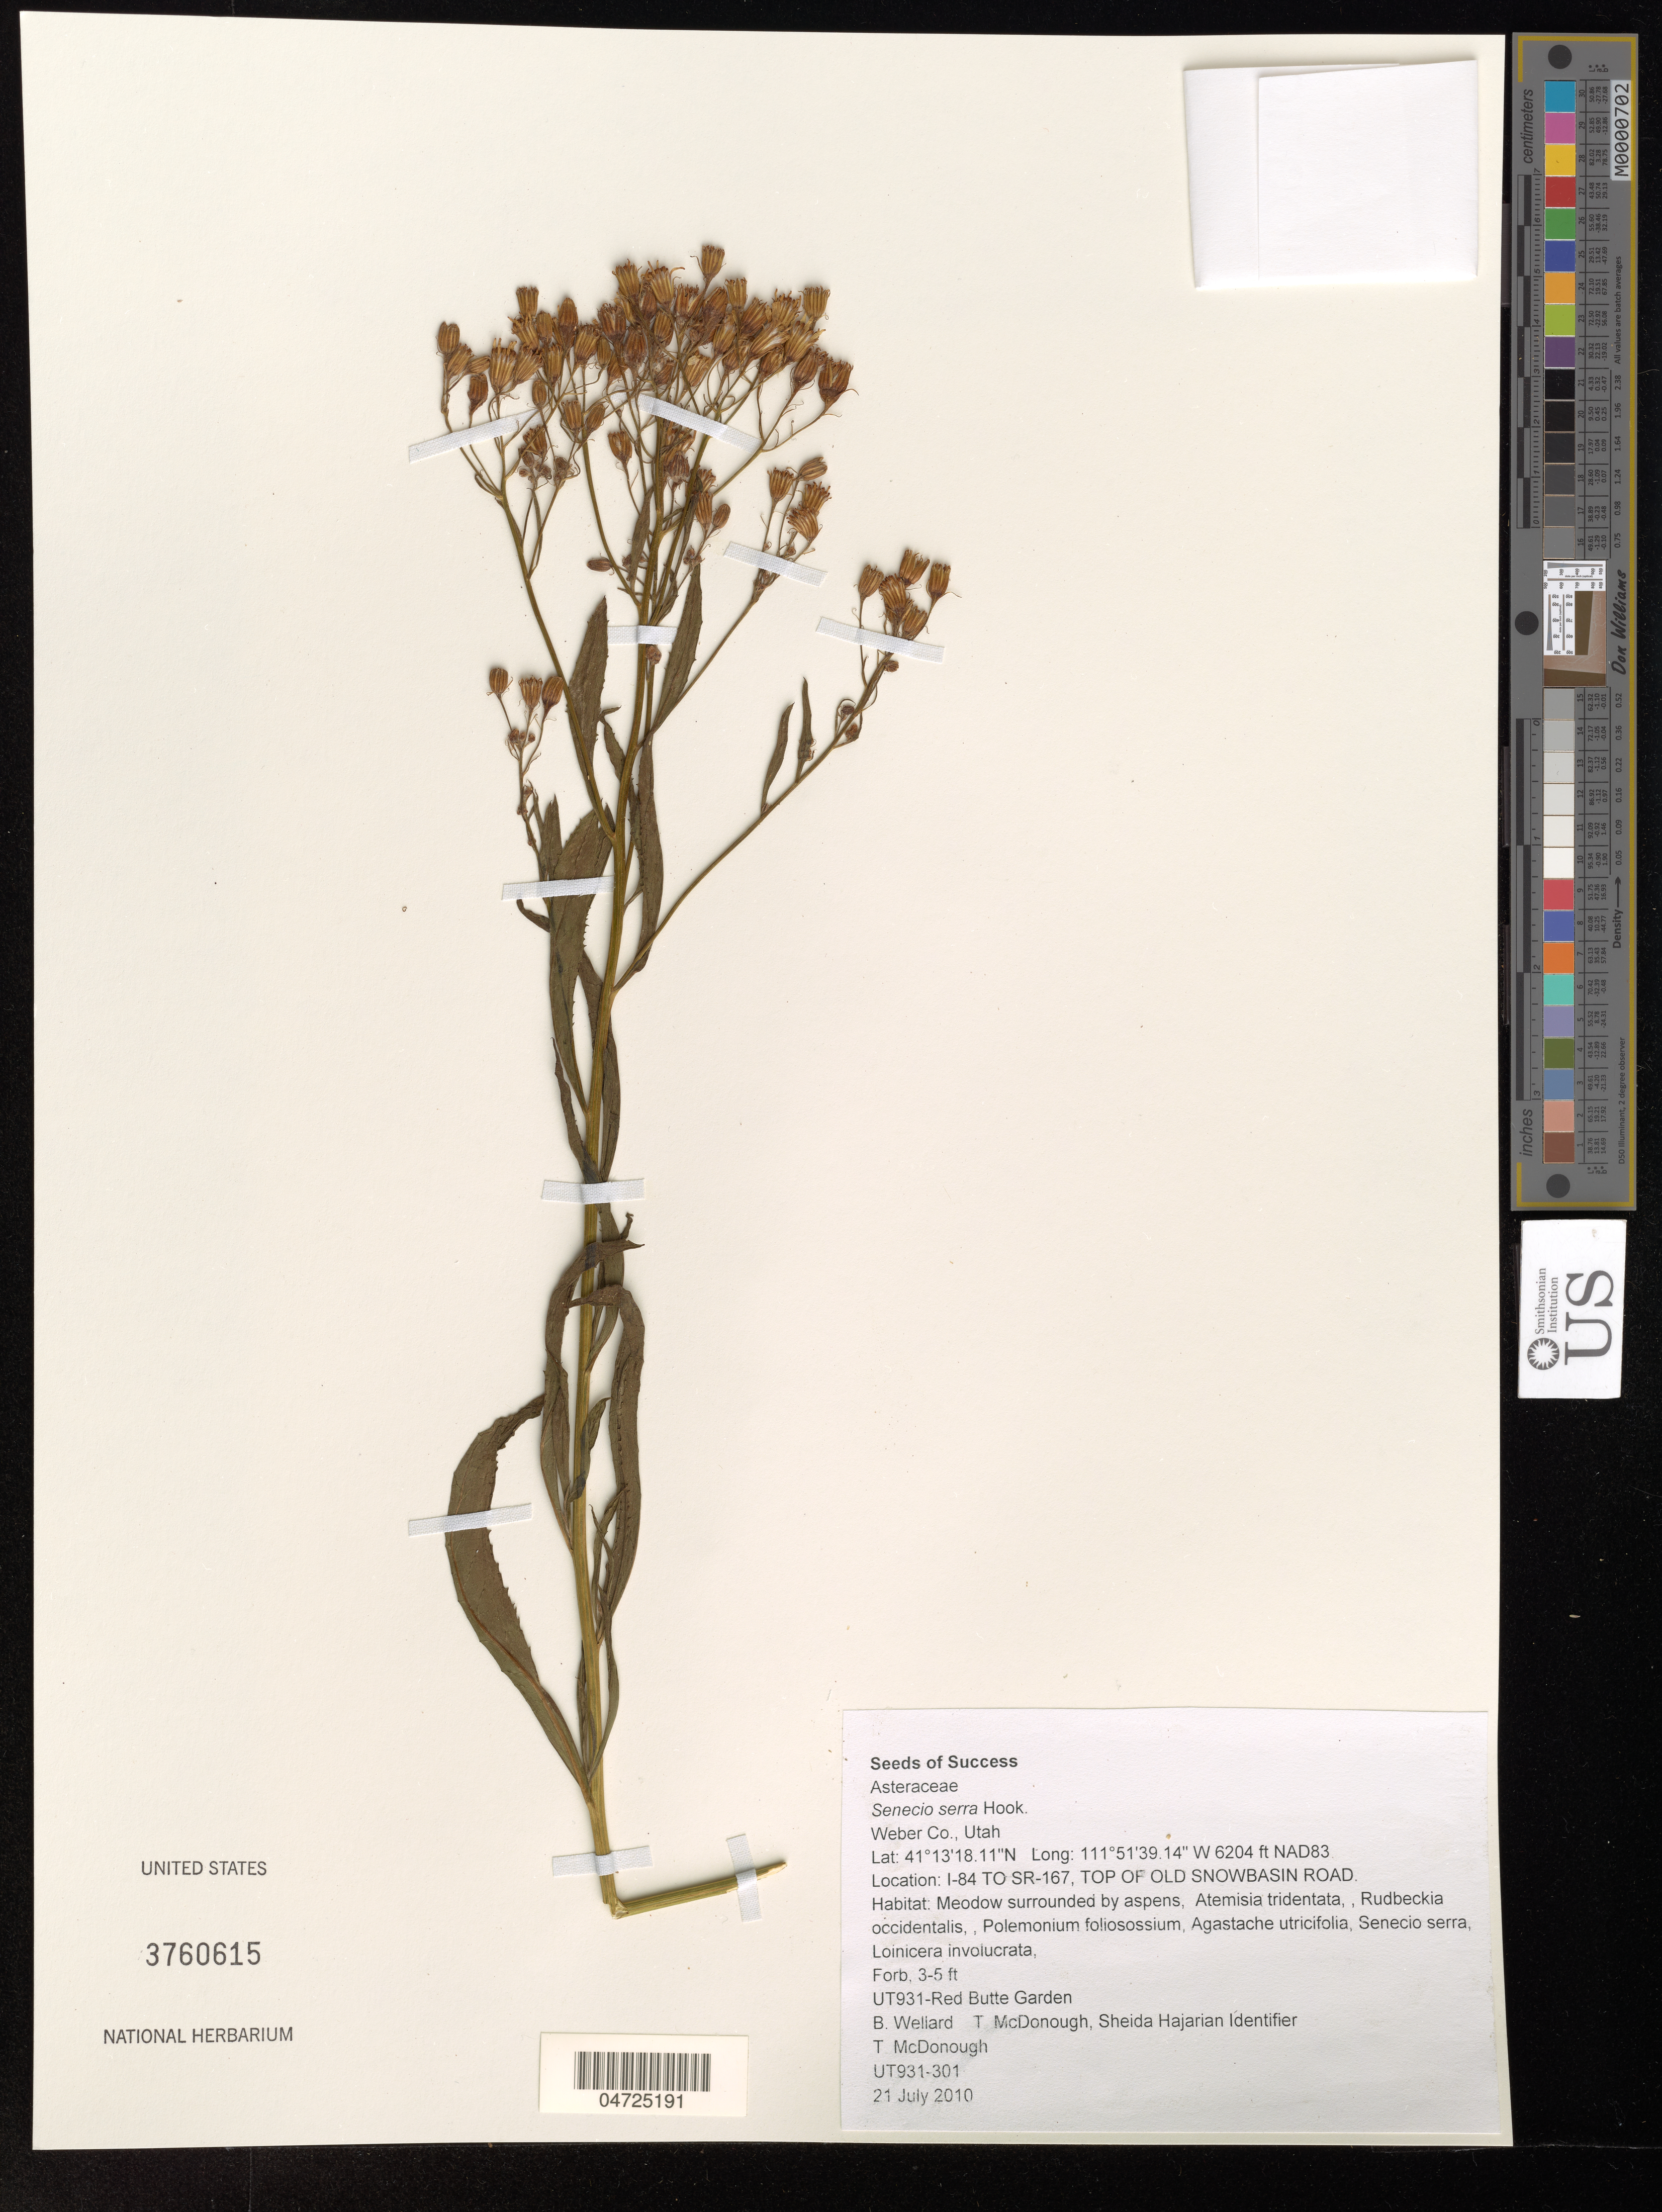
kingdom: Plantae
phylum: Tracheophyta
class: Magnoliopsida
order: Asterales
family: Asteraceae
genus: Senecio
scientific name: Senecio serra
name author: Hook.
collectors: B. Wellard & T. McDonough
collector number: UT931-301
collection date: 2010-07-21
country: United States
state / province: Utah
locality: Weber Co. NAD83. I-84 TO SR-167, Top of Old Snowbasin Road. UT931-Red Butte Garden.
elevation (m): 1891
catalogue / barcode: US 3760615